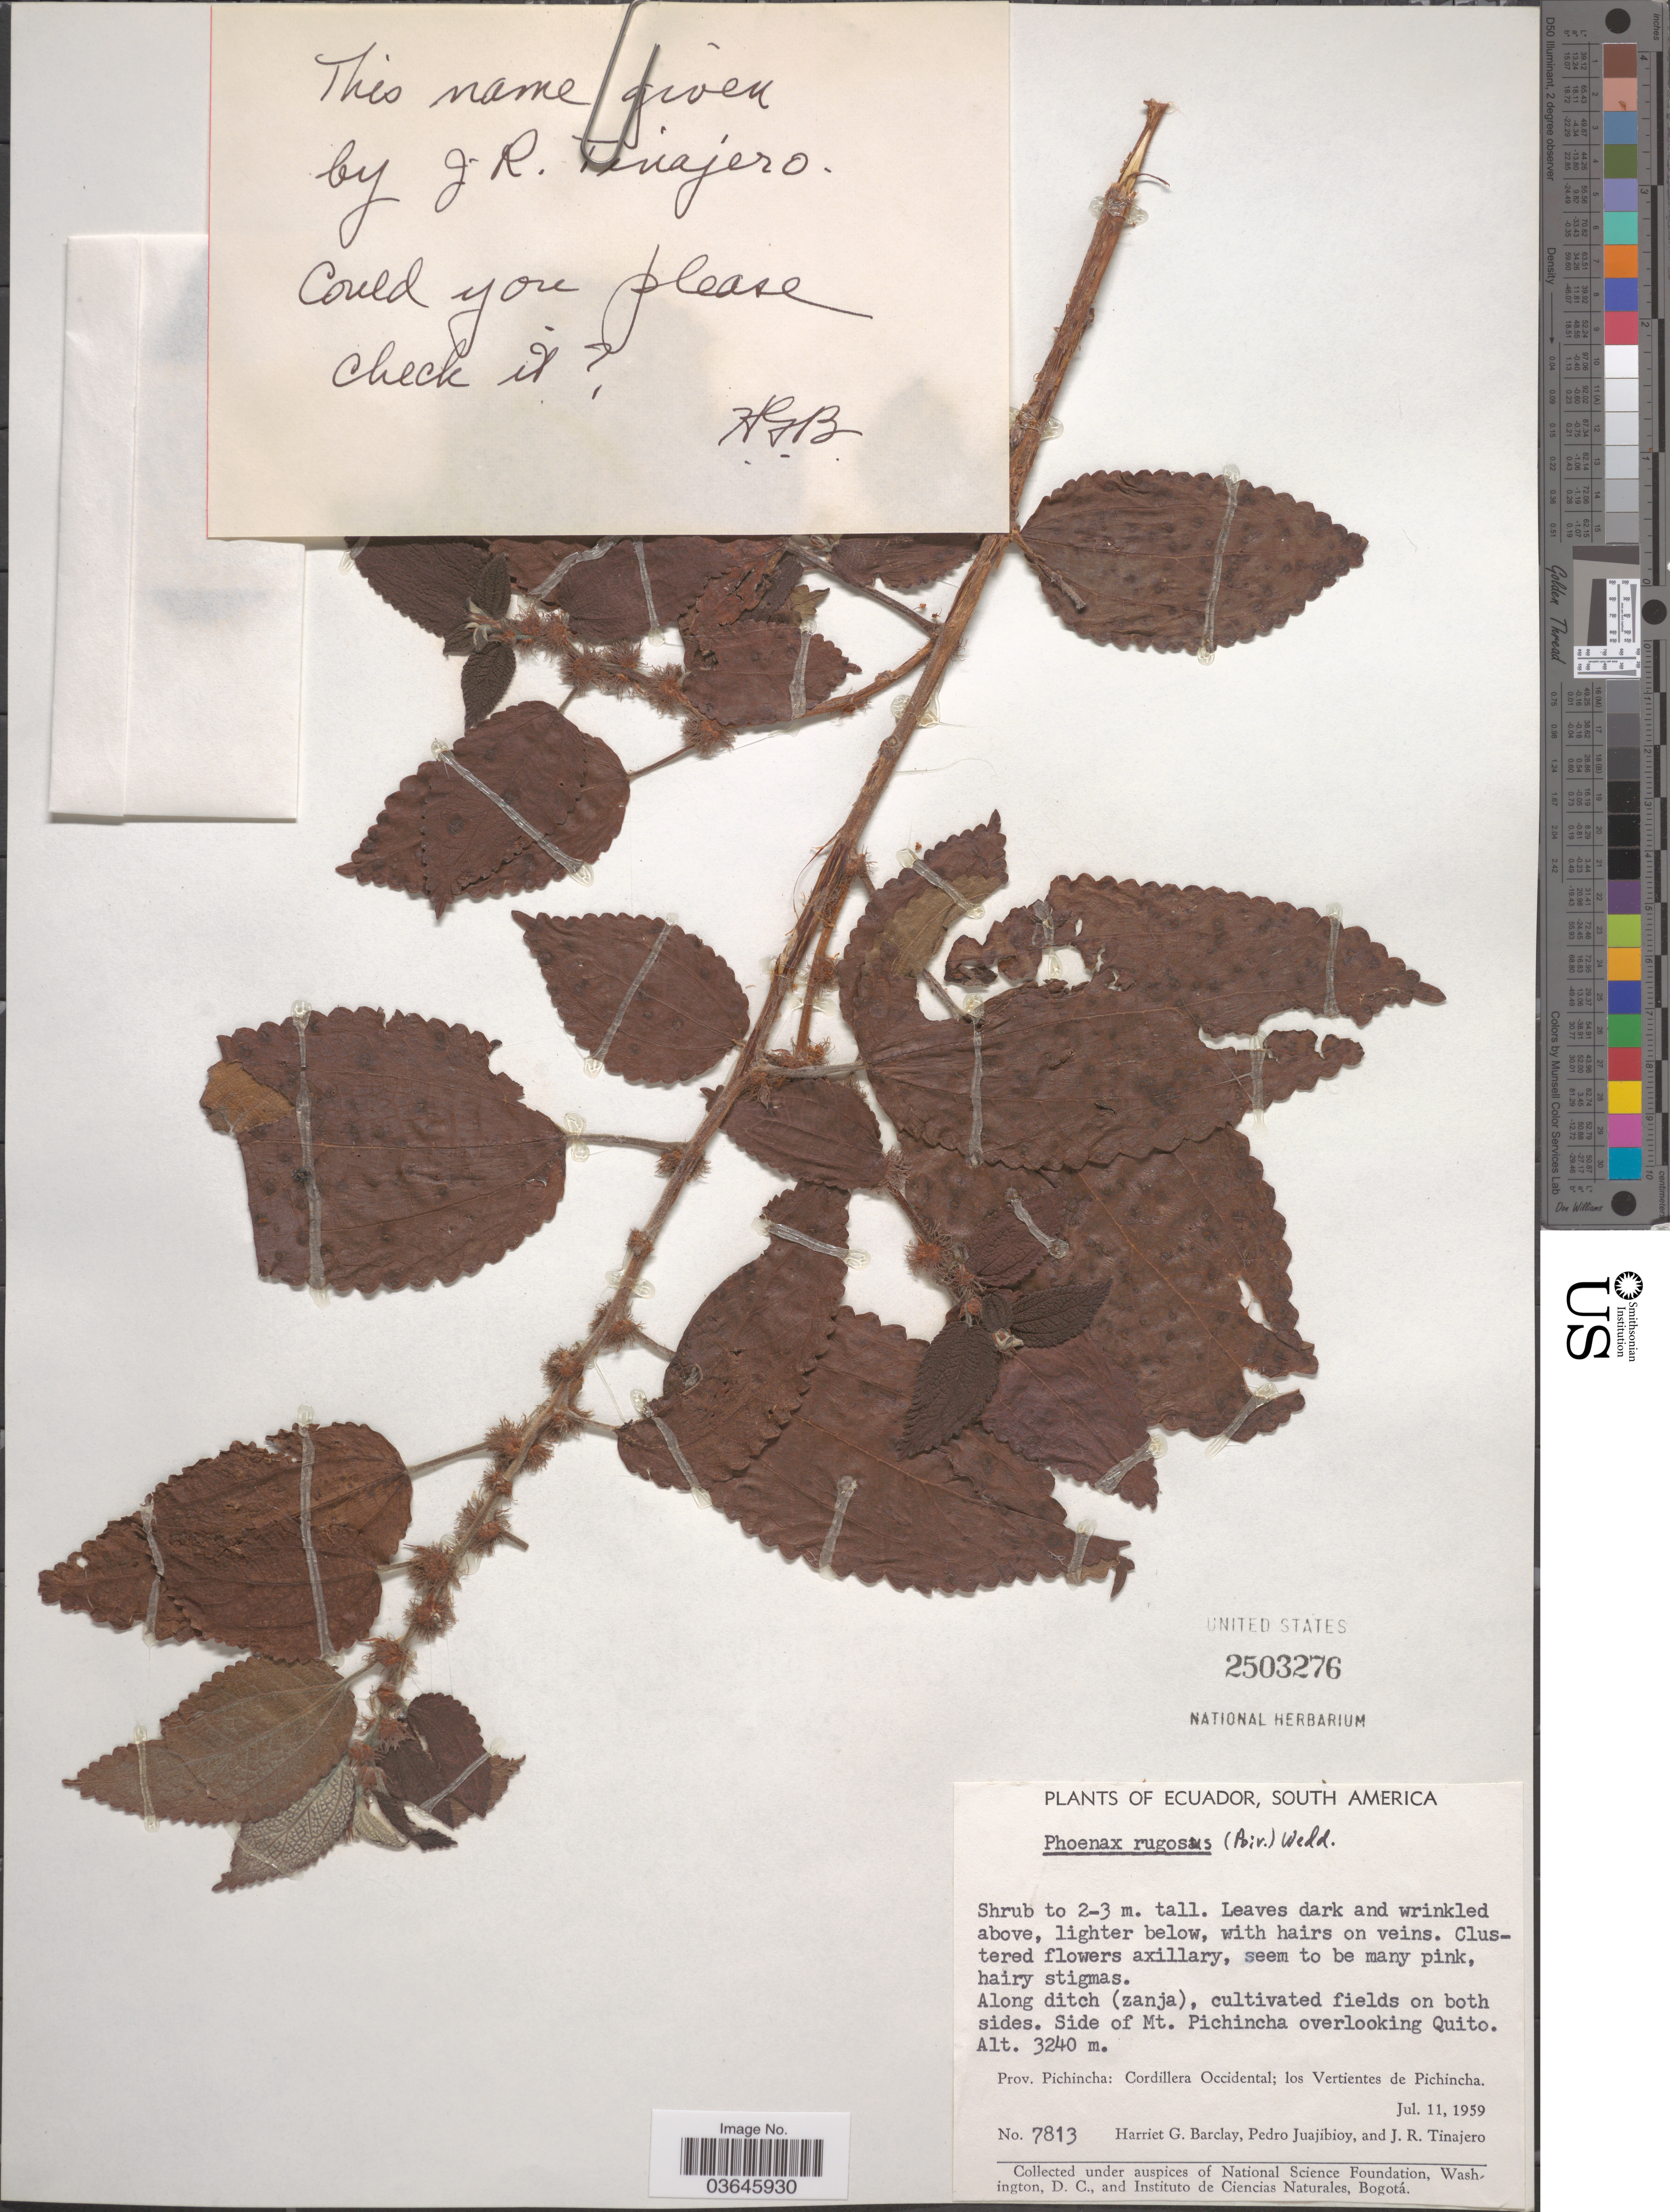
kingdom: Plantae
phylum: Tracheophyta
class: Magnoliopsida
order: Rosales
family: Urticaceae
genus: Phenax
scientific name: Phenax rugosus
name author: (Poir.) Wedd.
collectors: H. G. Barclay, P. Juajibioy & J. Tinajero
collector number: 7813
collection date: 1959-07-11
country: Ecuador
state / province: Pichincha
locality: Side of Mt. Pichincha overlooking Quito. Cordillera Occidental; los Vertientes de Pichincha.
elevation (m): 3240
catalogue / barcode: US 2503276